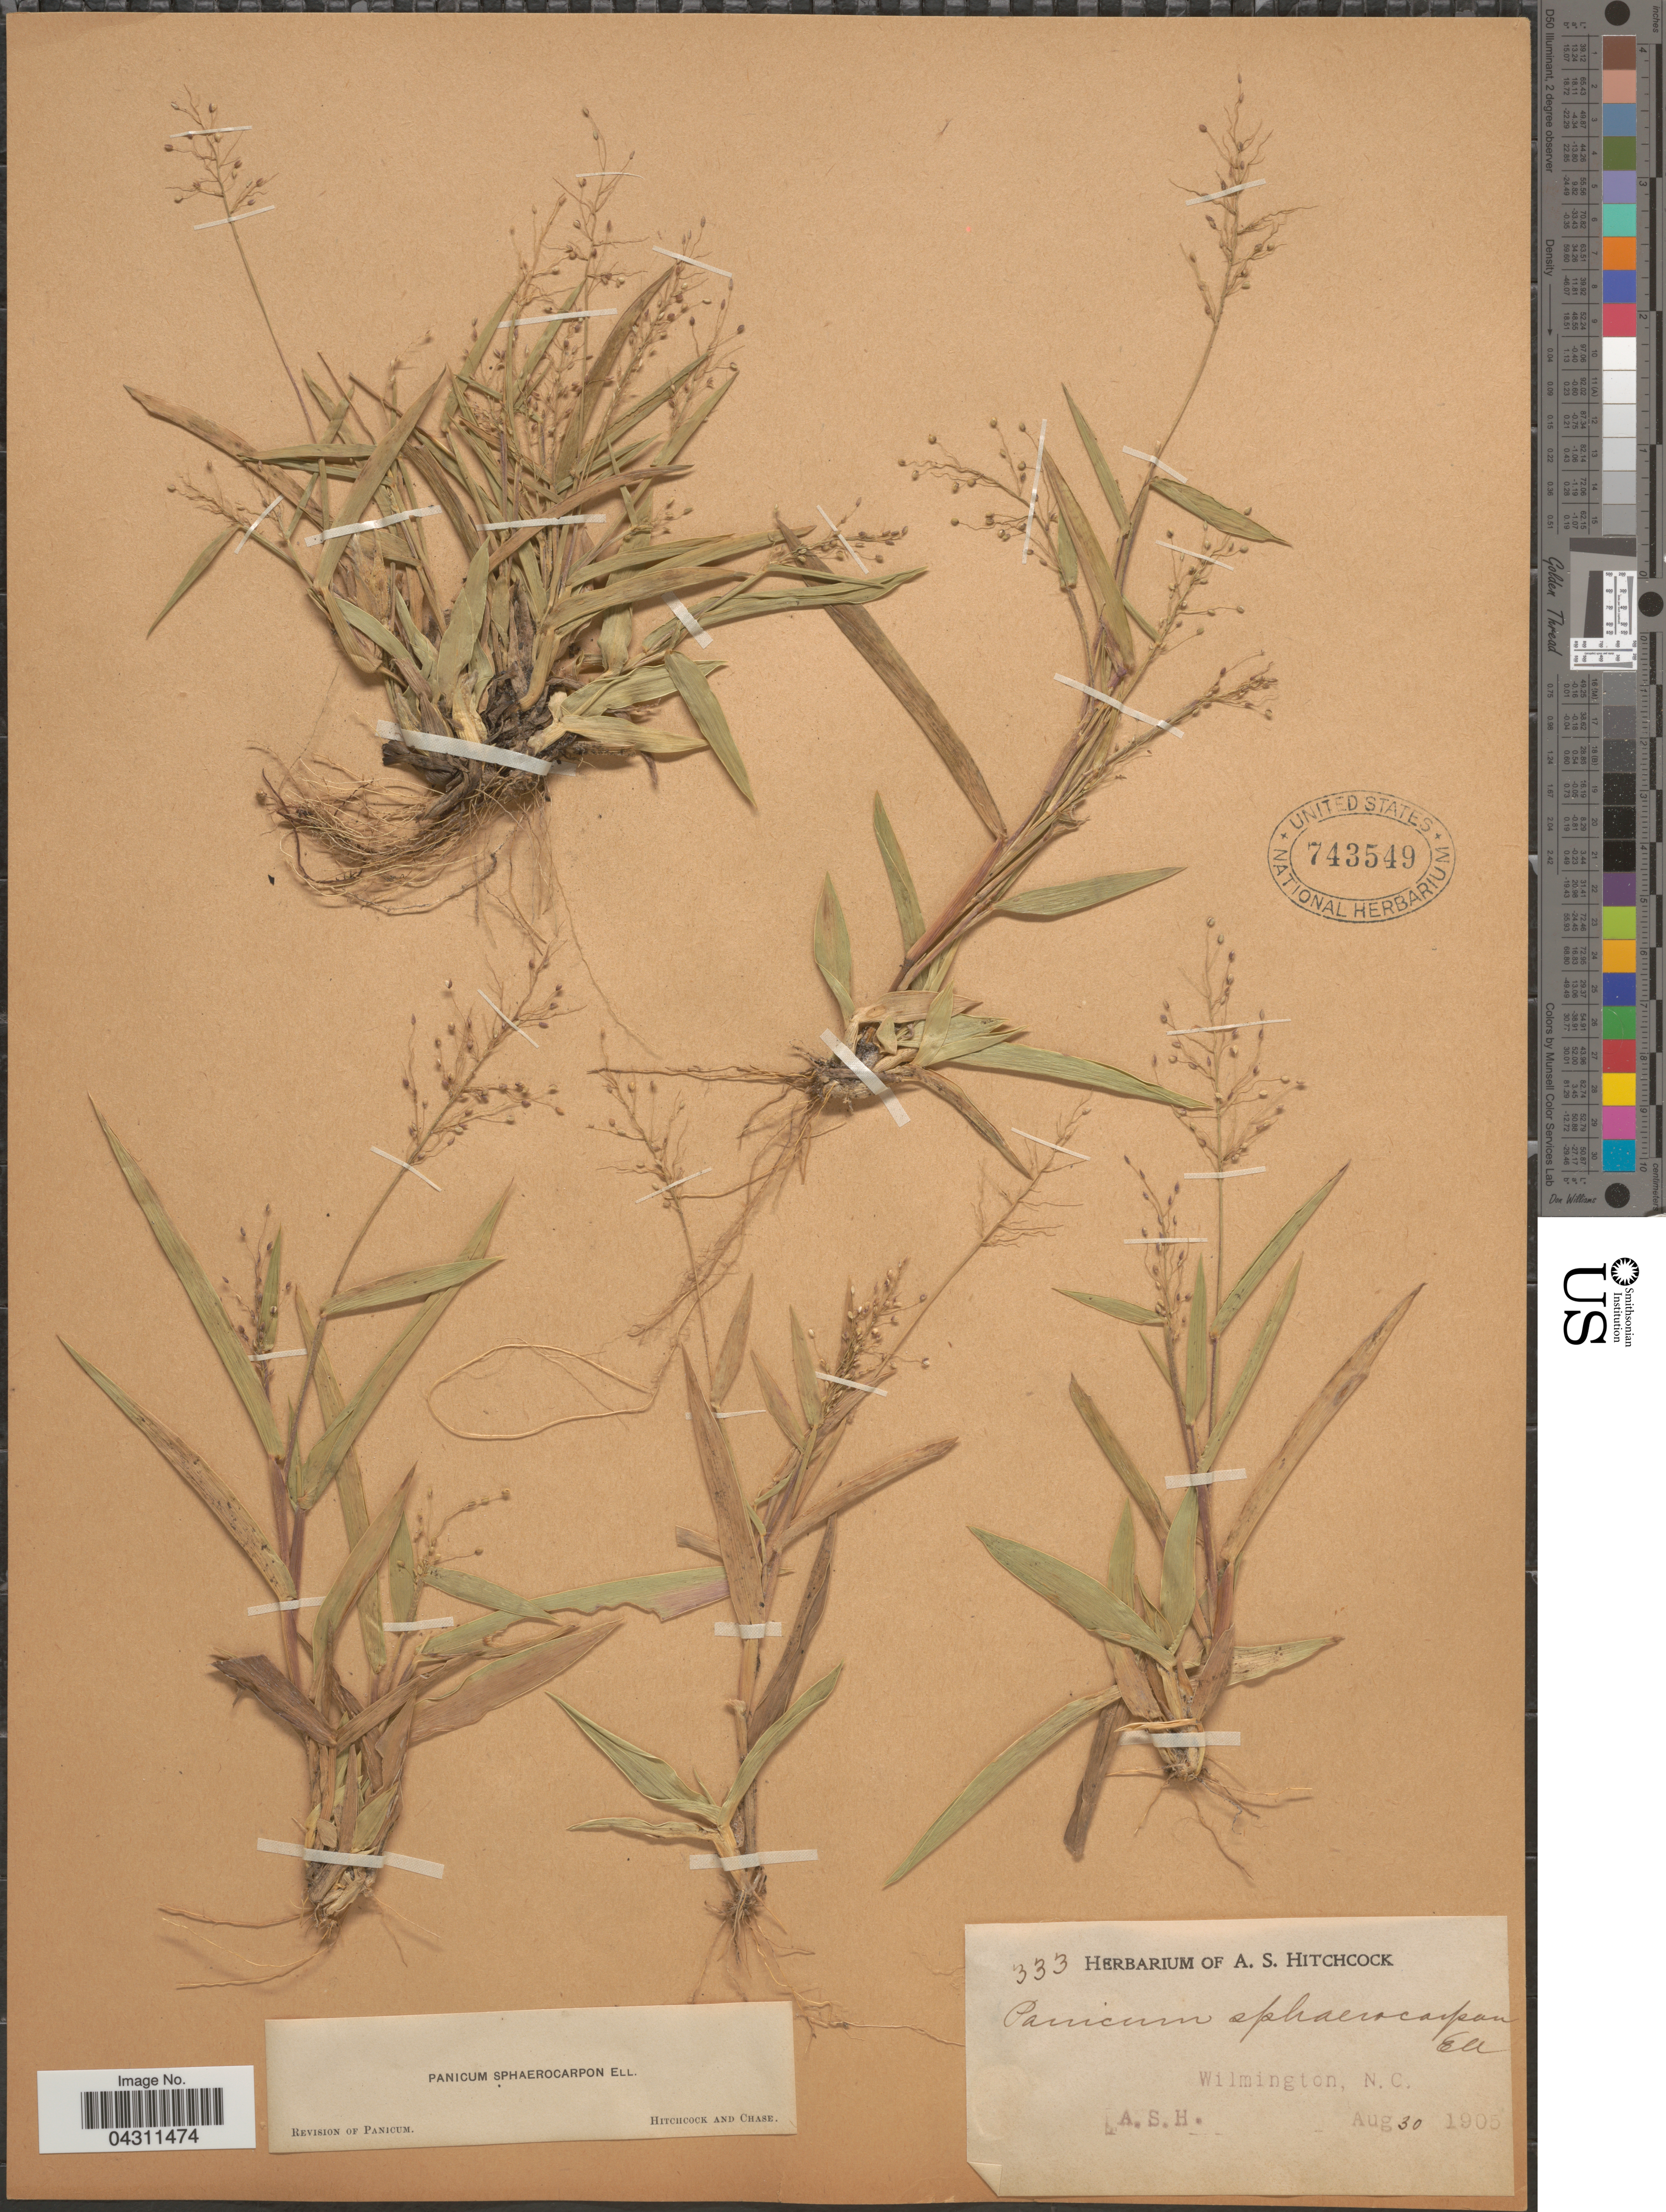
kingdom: Plantae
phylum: Tracheophyta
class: Liliopsida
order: Poales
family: Poaceae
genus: Dichanthelium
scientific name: Dichanthelium sphaerocarpon var. sphaerocarpon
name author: (Elliott) Gould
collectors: A. S. Hitchcock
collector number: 333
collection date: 1905-08-30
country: United States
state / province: North Carolina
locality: Wilmington.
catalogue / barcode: US 743549